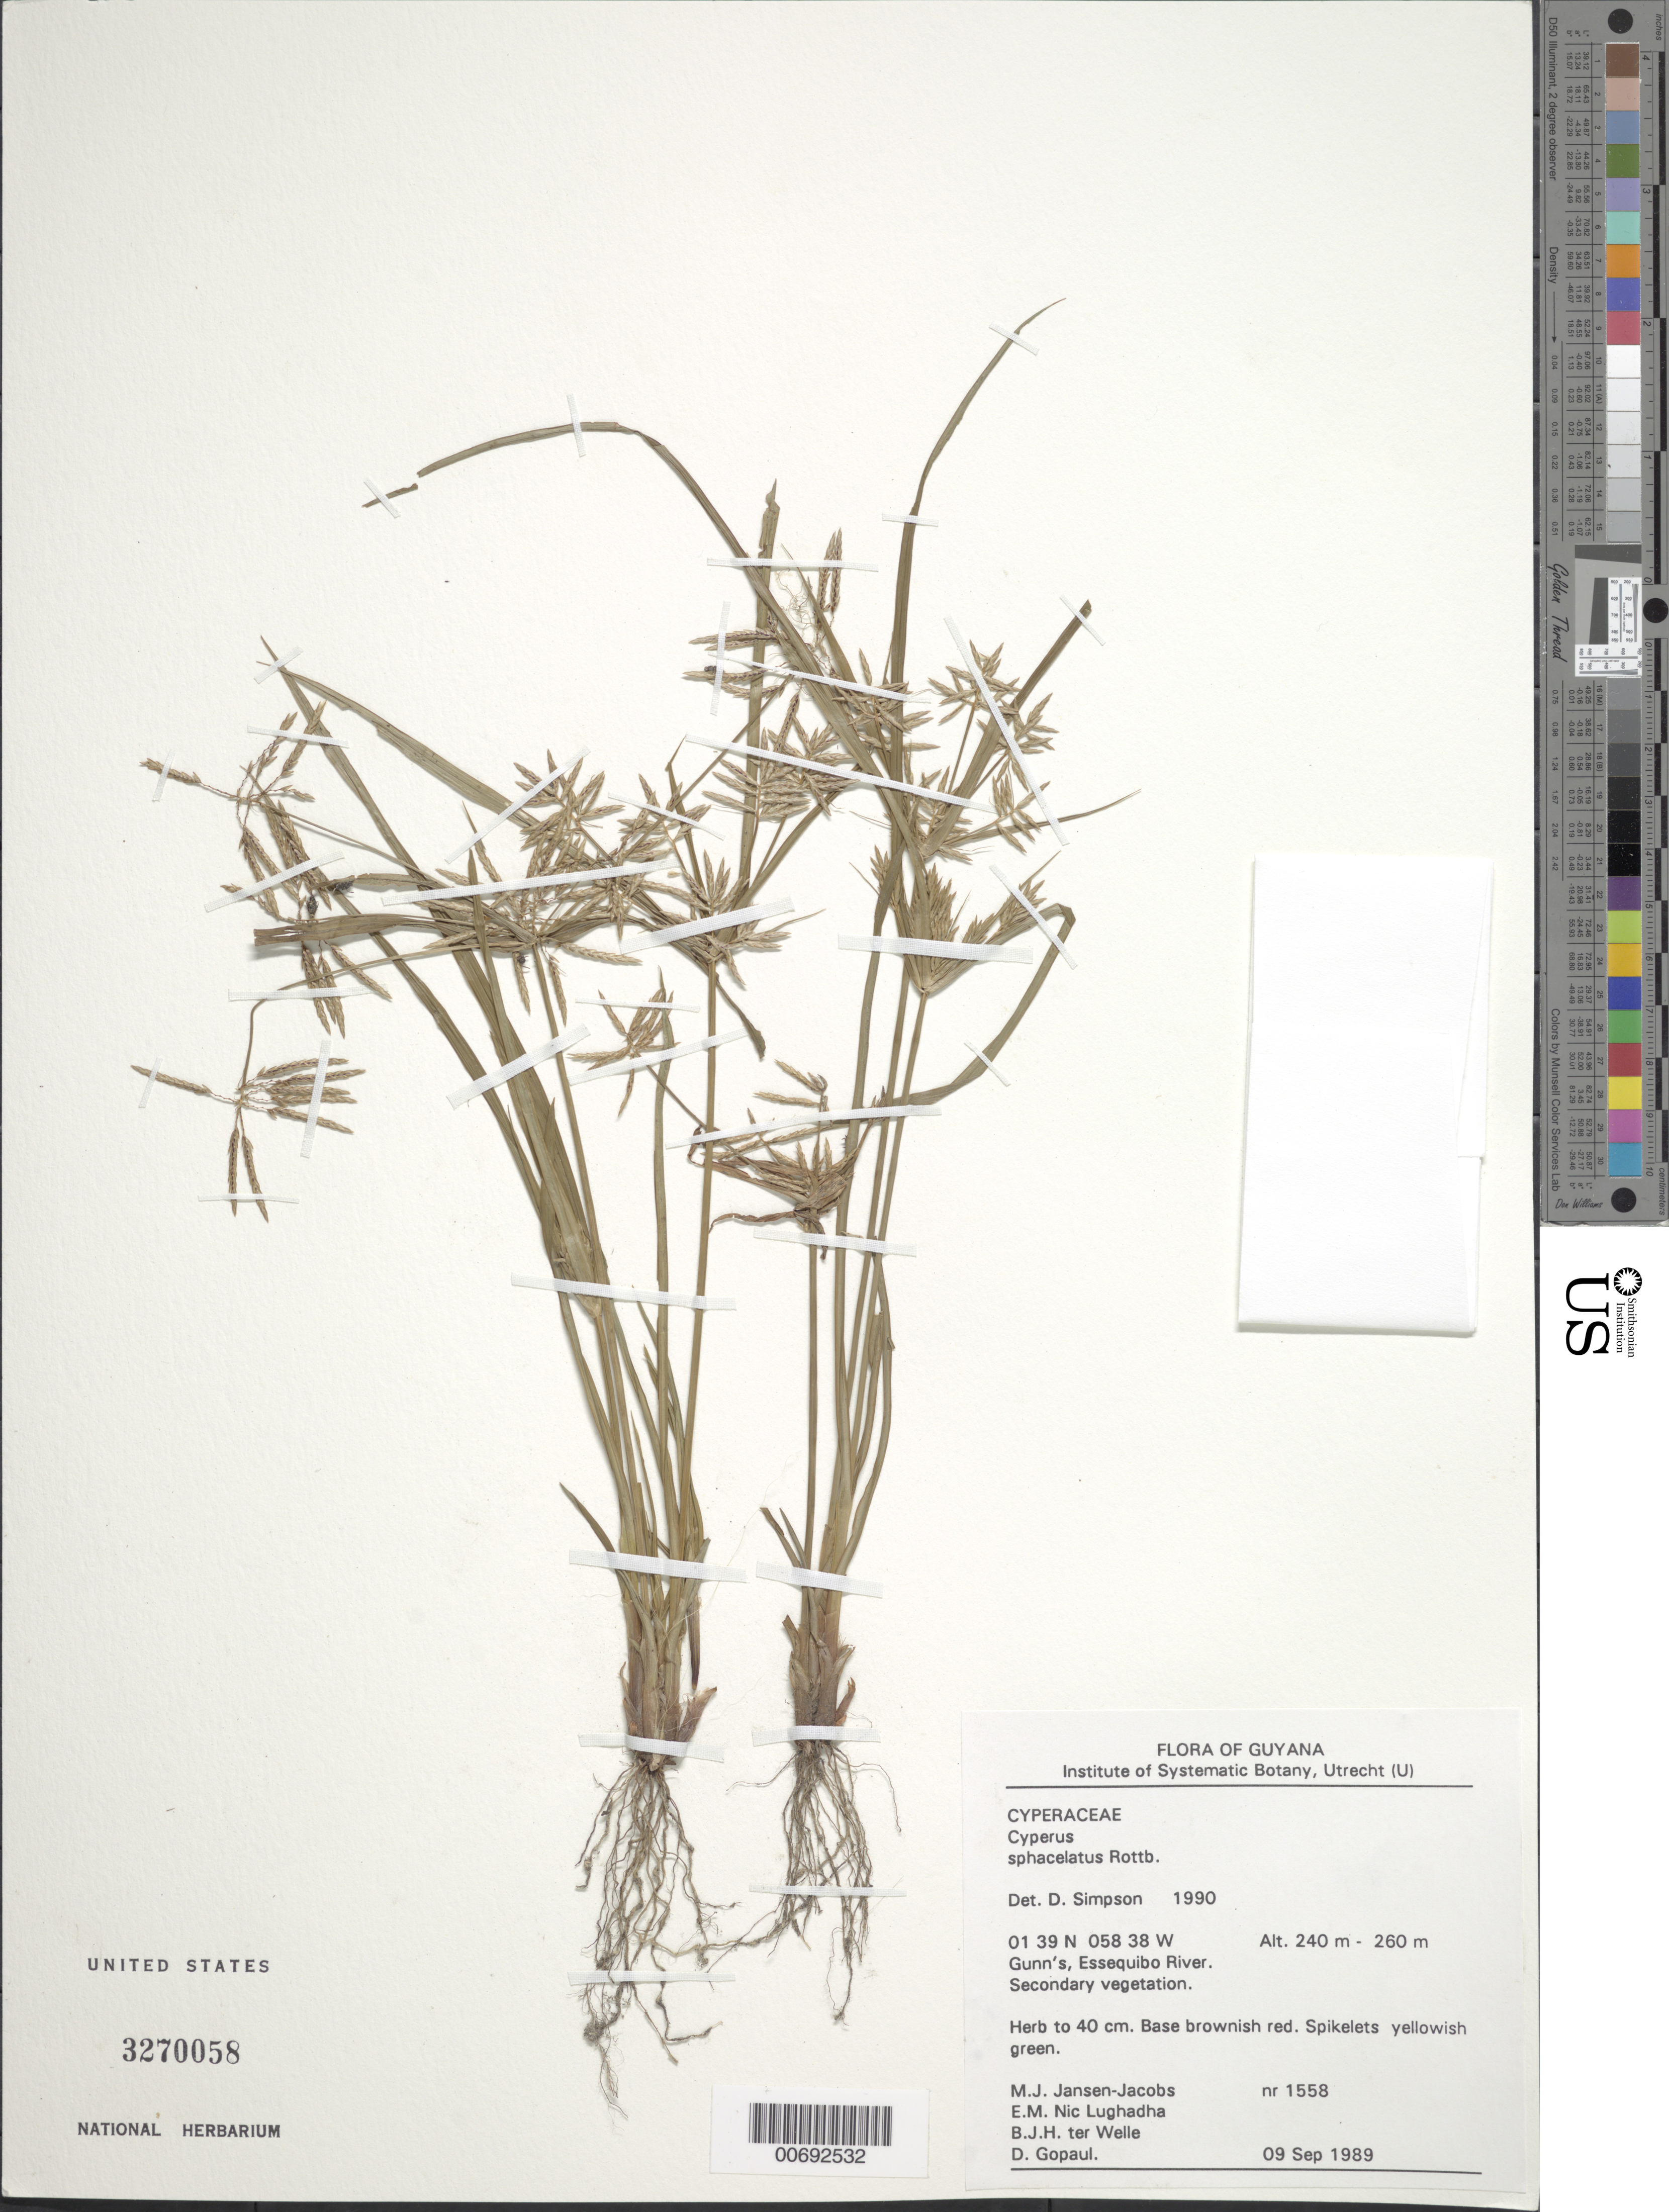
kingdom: Plantae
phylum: Tracheophyta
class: Liliopsida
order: Poales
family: Cyperaceae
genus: Cyperus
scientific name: Cyperus sphacelatus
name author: Rottb.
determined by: Simpson, D.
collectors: M. J. Jansen-Jacobs, E. Nic Lughadha, B. Welle & D. Gopaul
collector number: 1558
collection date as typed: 9-Sep-89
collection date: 1989-09-09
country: Guyana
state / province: U. Takutu-U. Essequibo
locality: Gunn's, Essequibo River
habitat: Secondary vegetation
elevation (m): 240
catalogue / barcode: US 3270058